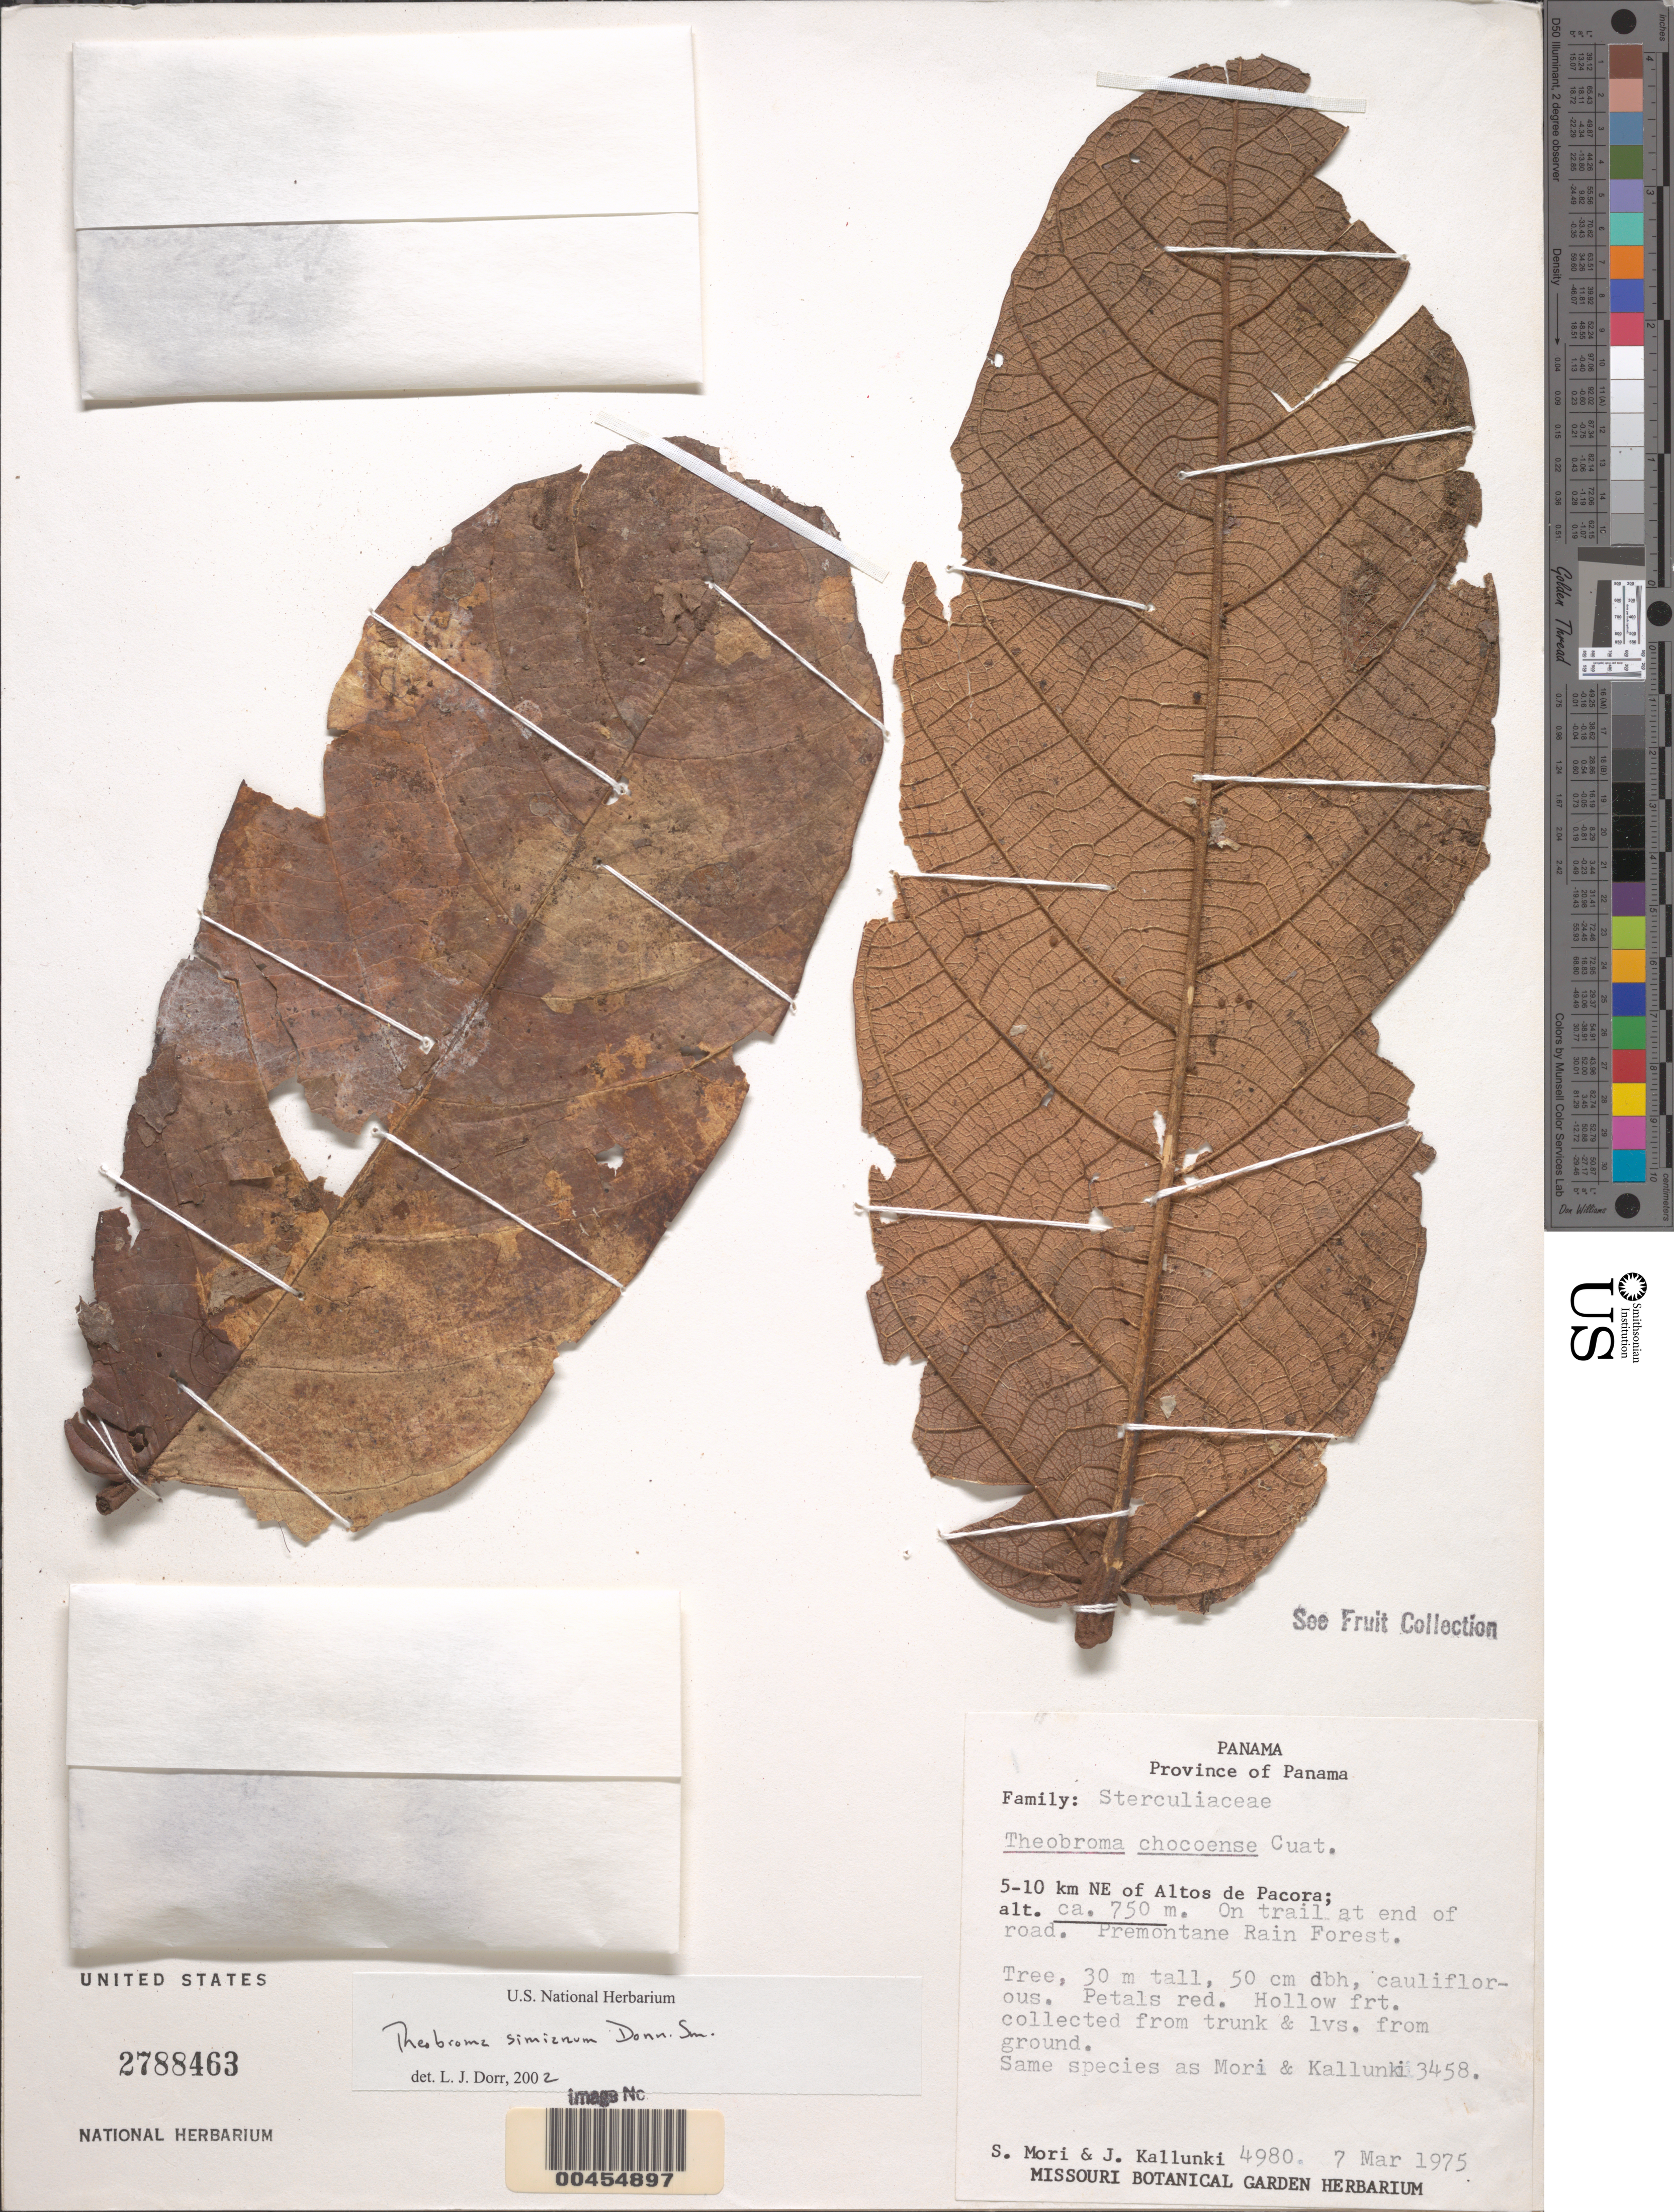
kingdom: Plantae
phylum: Tracheophyta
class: Magnoliopsida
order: Malvales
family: Malvaceae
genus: Theobroma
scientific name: Theobroma simiarum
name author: Donn. Sm.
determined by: Dorr, L. J., (BOT), Smithsonian Institution - National Museum of Natural History (UNITED STATES)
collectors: S. Mori & J. Kallunki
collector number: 4980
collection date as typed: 07 Mar 1975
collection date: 1975-03-07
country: Panama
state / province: Panamá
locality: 5 - 10 km NE of Altos de Pacora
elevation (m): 750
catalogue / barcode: US 2788463